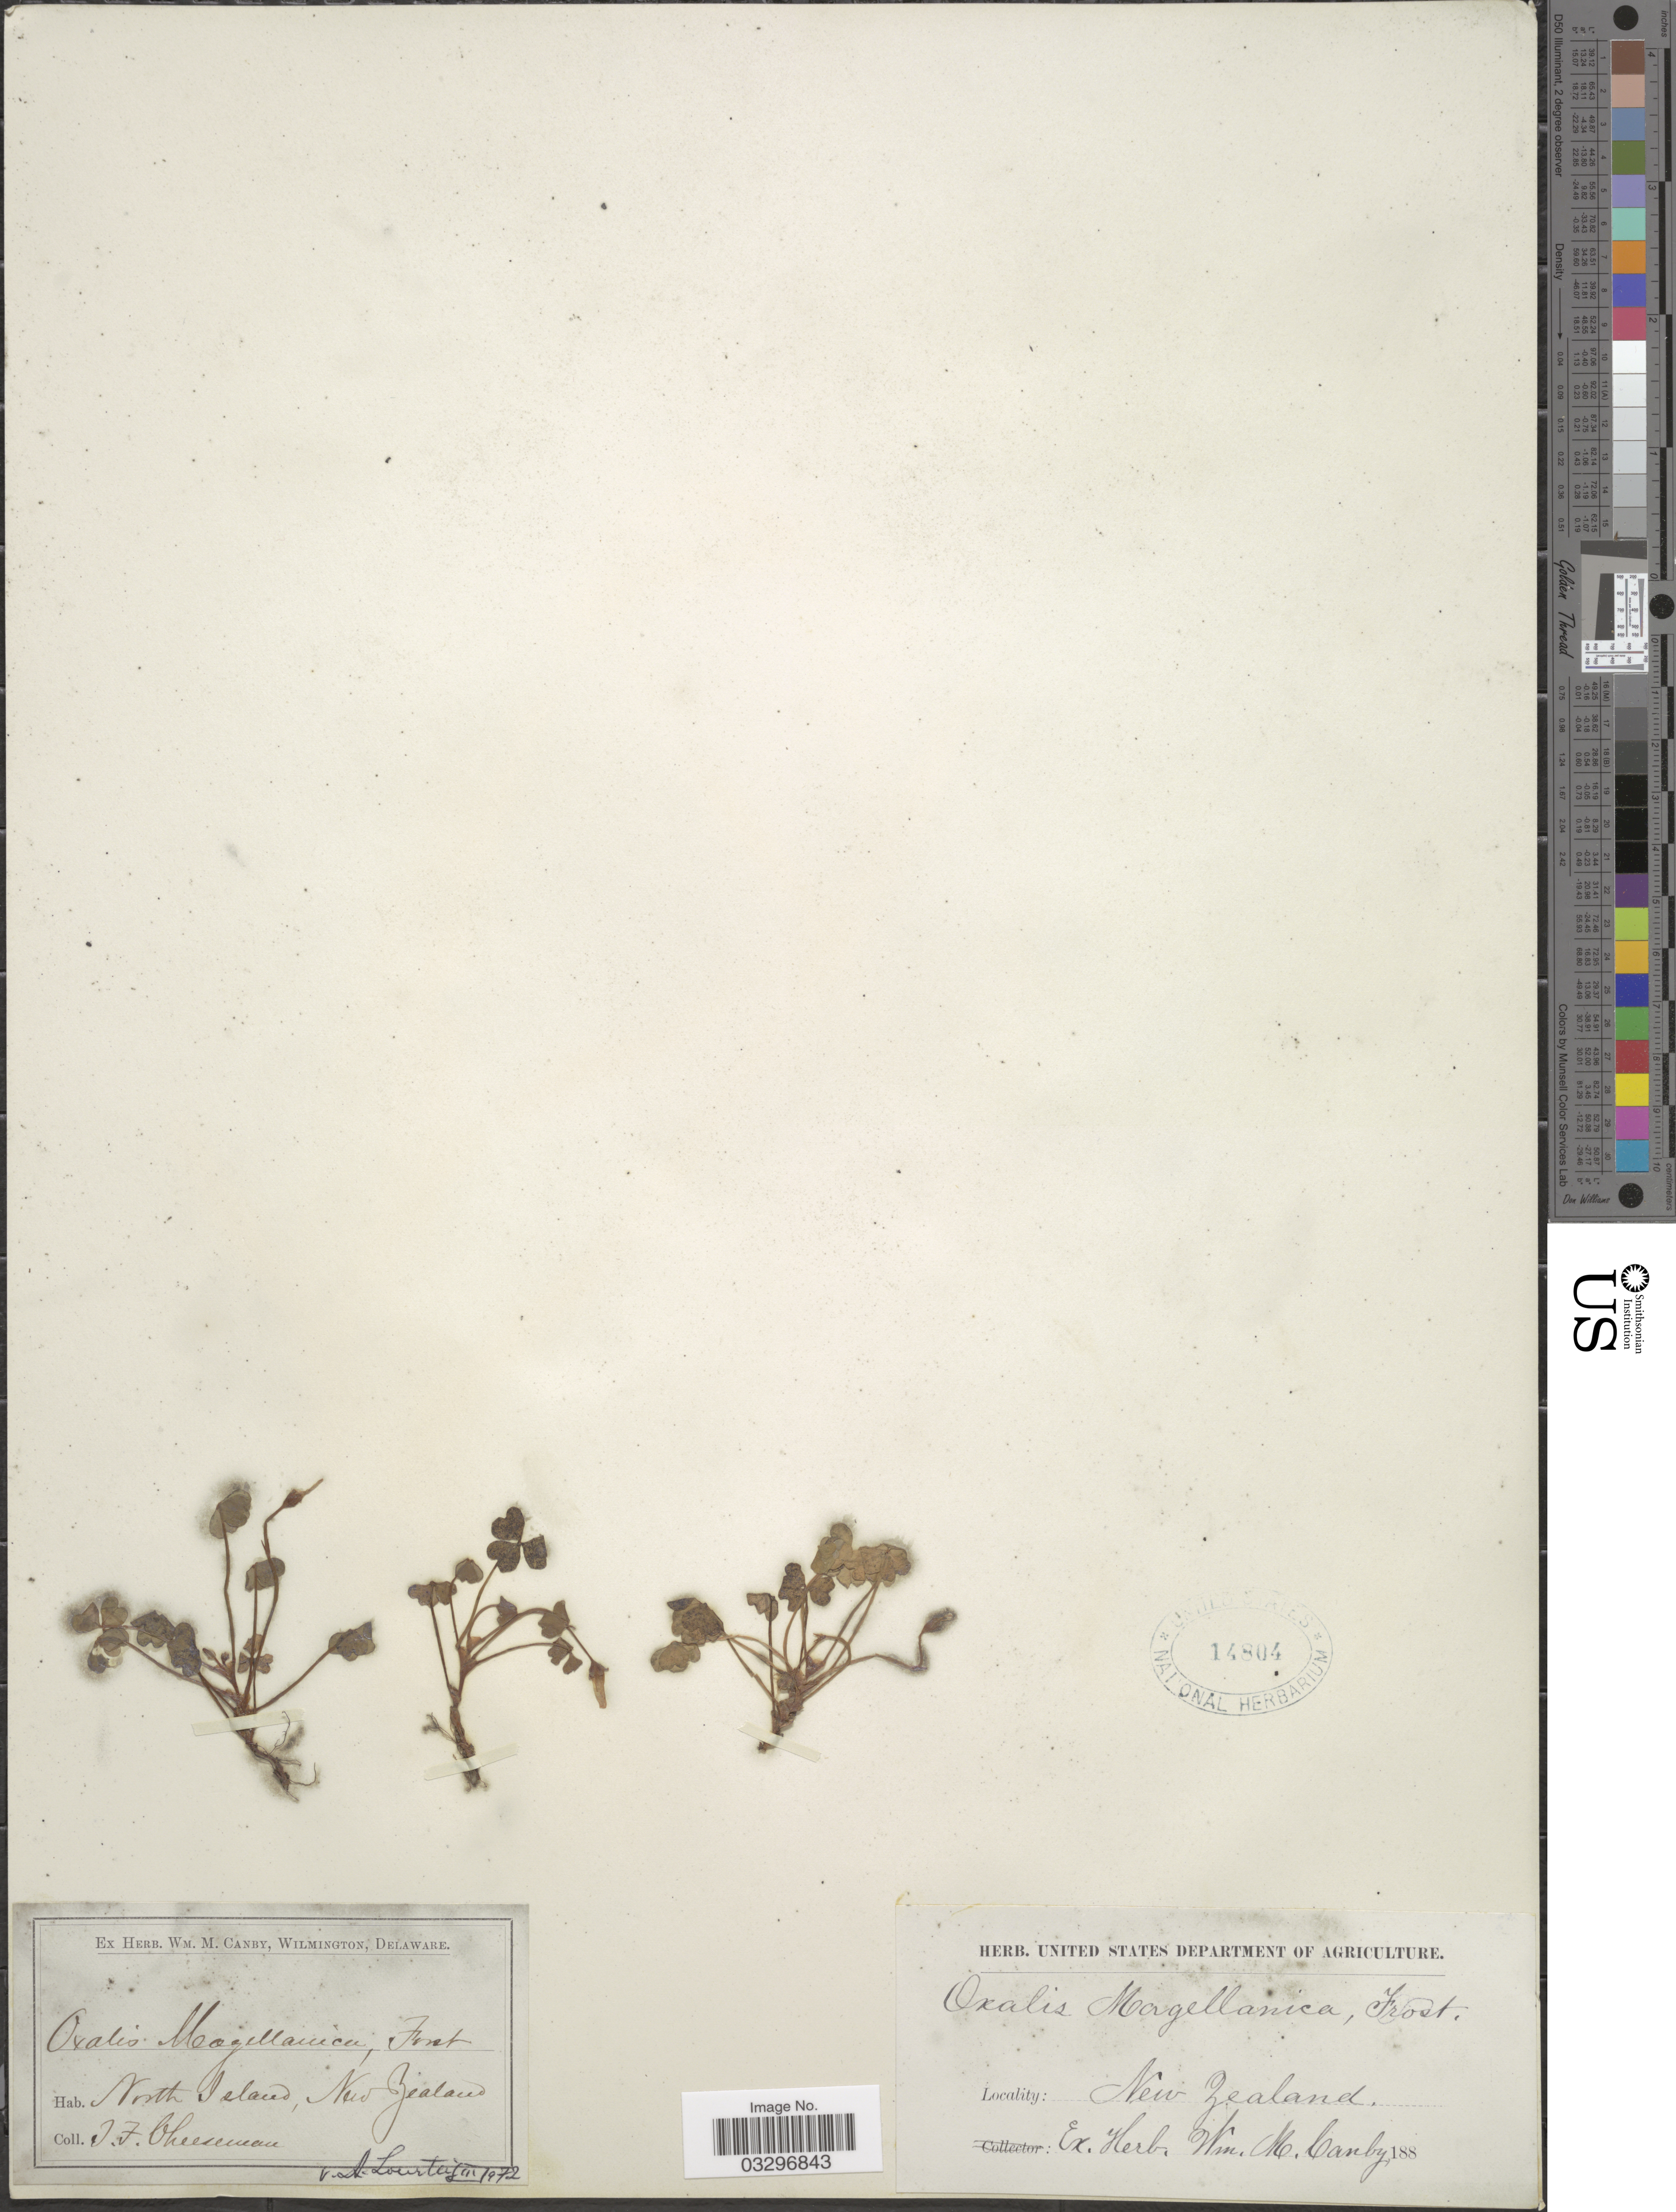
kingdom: Plantae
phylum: Tracheophyta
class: Magnoliopsida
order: Oxalidales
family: Oxalidaceae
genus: Oxalis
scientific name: Oxalis magellanica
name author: G. Forst.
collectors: T. F. Cheeseman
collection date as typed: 188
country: New Zealand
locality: North Island.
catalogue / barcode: US 14804